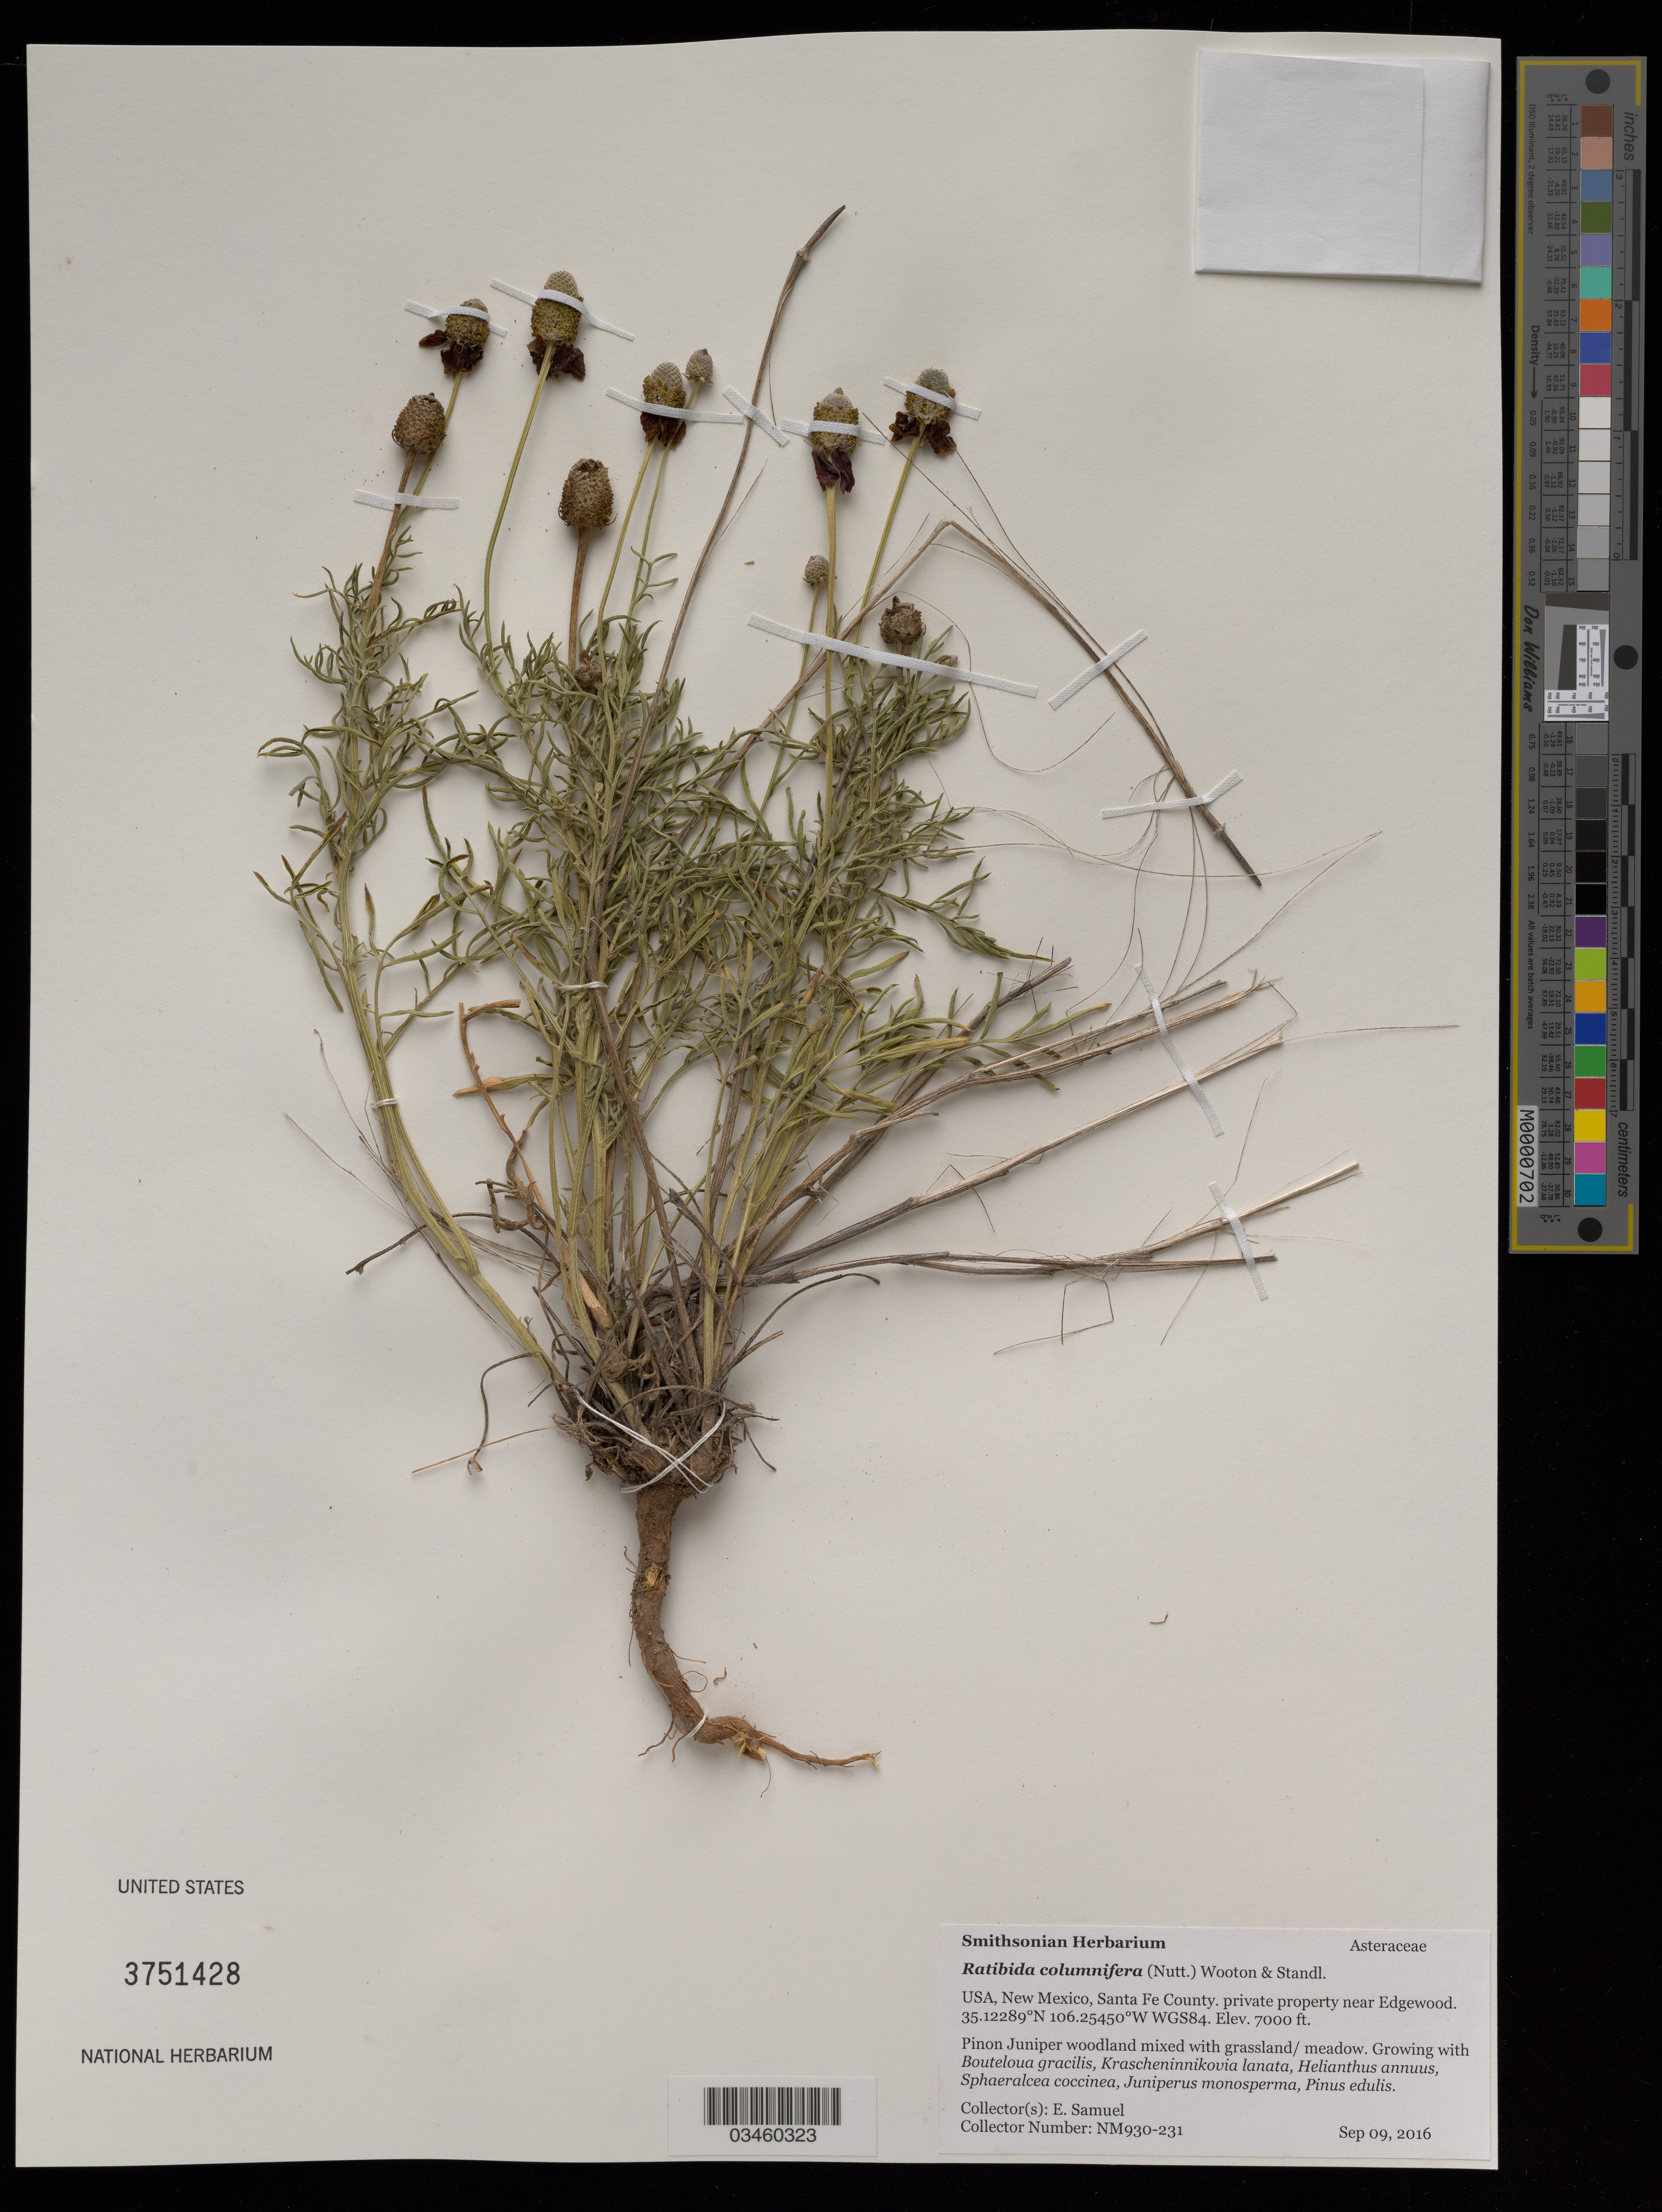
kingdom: Plantae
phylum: Tracheophyta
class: Magnoliopsida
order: Asterales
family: Asteraceae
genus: Ratibida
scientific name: Ratibida columnifera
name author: (Nutt.) Wooton & Standl.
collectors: E. Samuel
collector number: NM930-231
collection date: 2016-09-09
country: United States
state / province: New Mexico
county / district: Santa Fe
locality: Private property near Edgewood.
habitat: Pinyon-Juniper woodland mixed with Grassland/ Meadow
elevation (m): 2134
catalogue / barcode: US 3751428